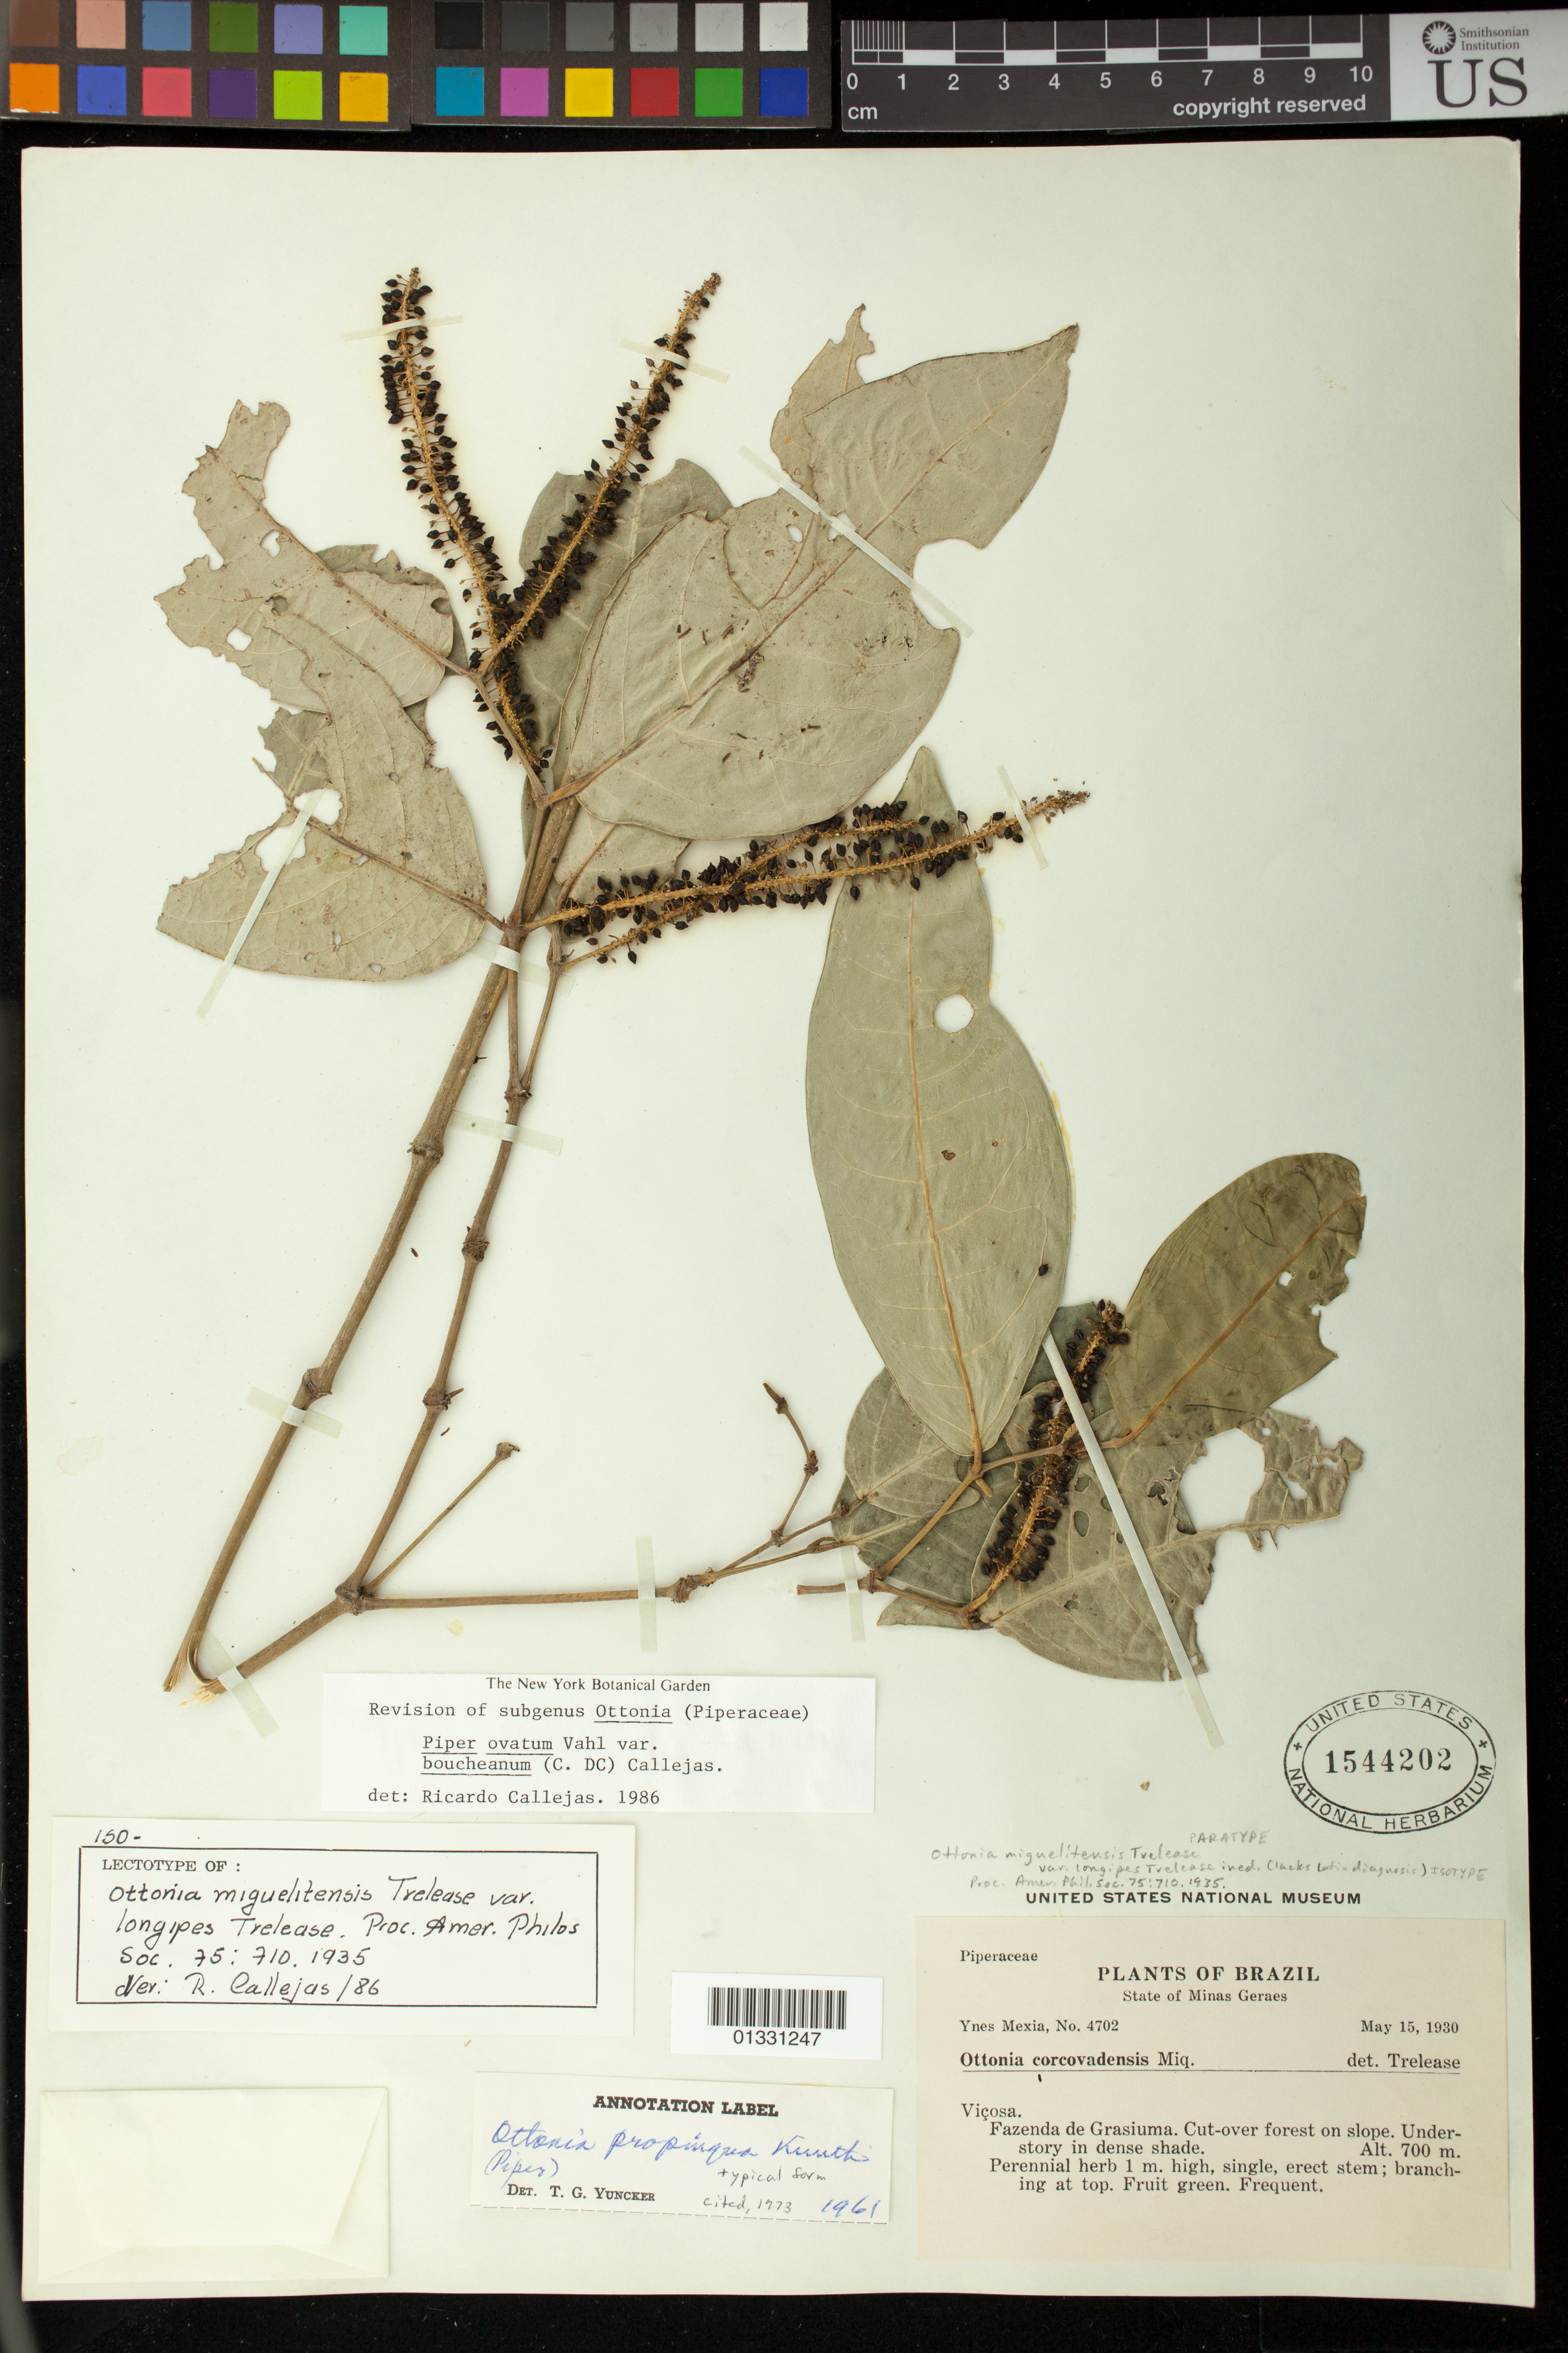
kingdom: Plantae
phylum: Tracheophyta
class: Magnoliopsida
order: Piperales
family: Piperaceae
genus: Piper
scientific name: Piper ovatum var. boncheanum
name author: (C. DC.) Callejas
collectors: Y. Mexia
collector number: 4702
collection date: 1930-05-15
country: Brazil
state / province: Minas Gerais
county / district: Viçosa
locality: Fazenda de Grasiuma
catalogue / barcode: US 1544202